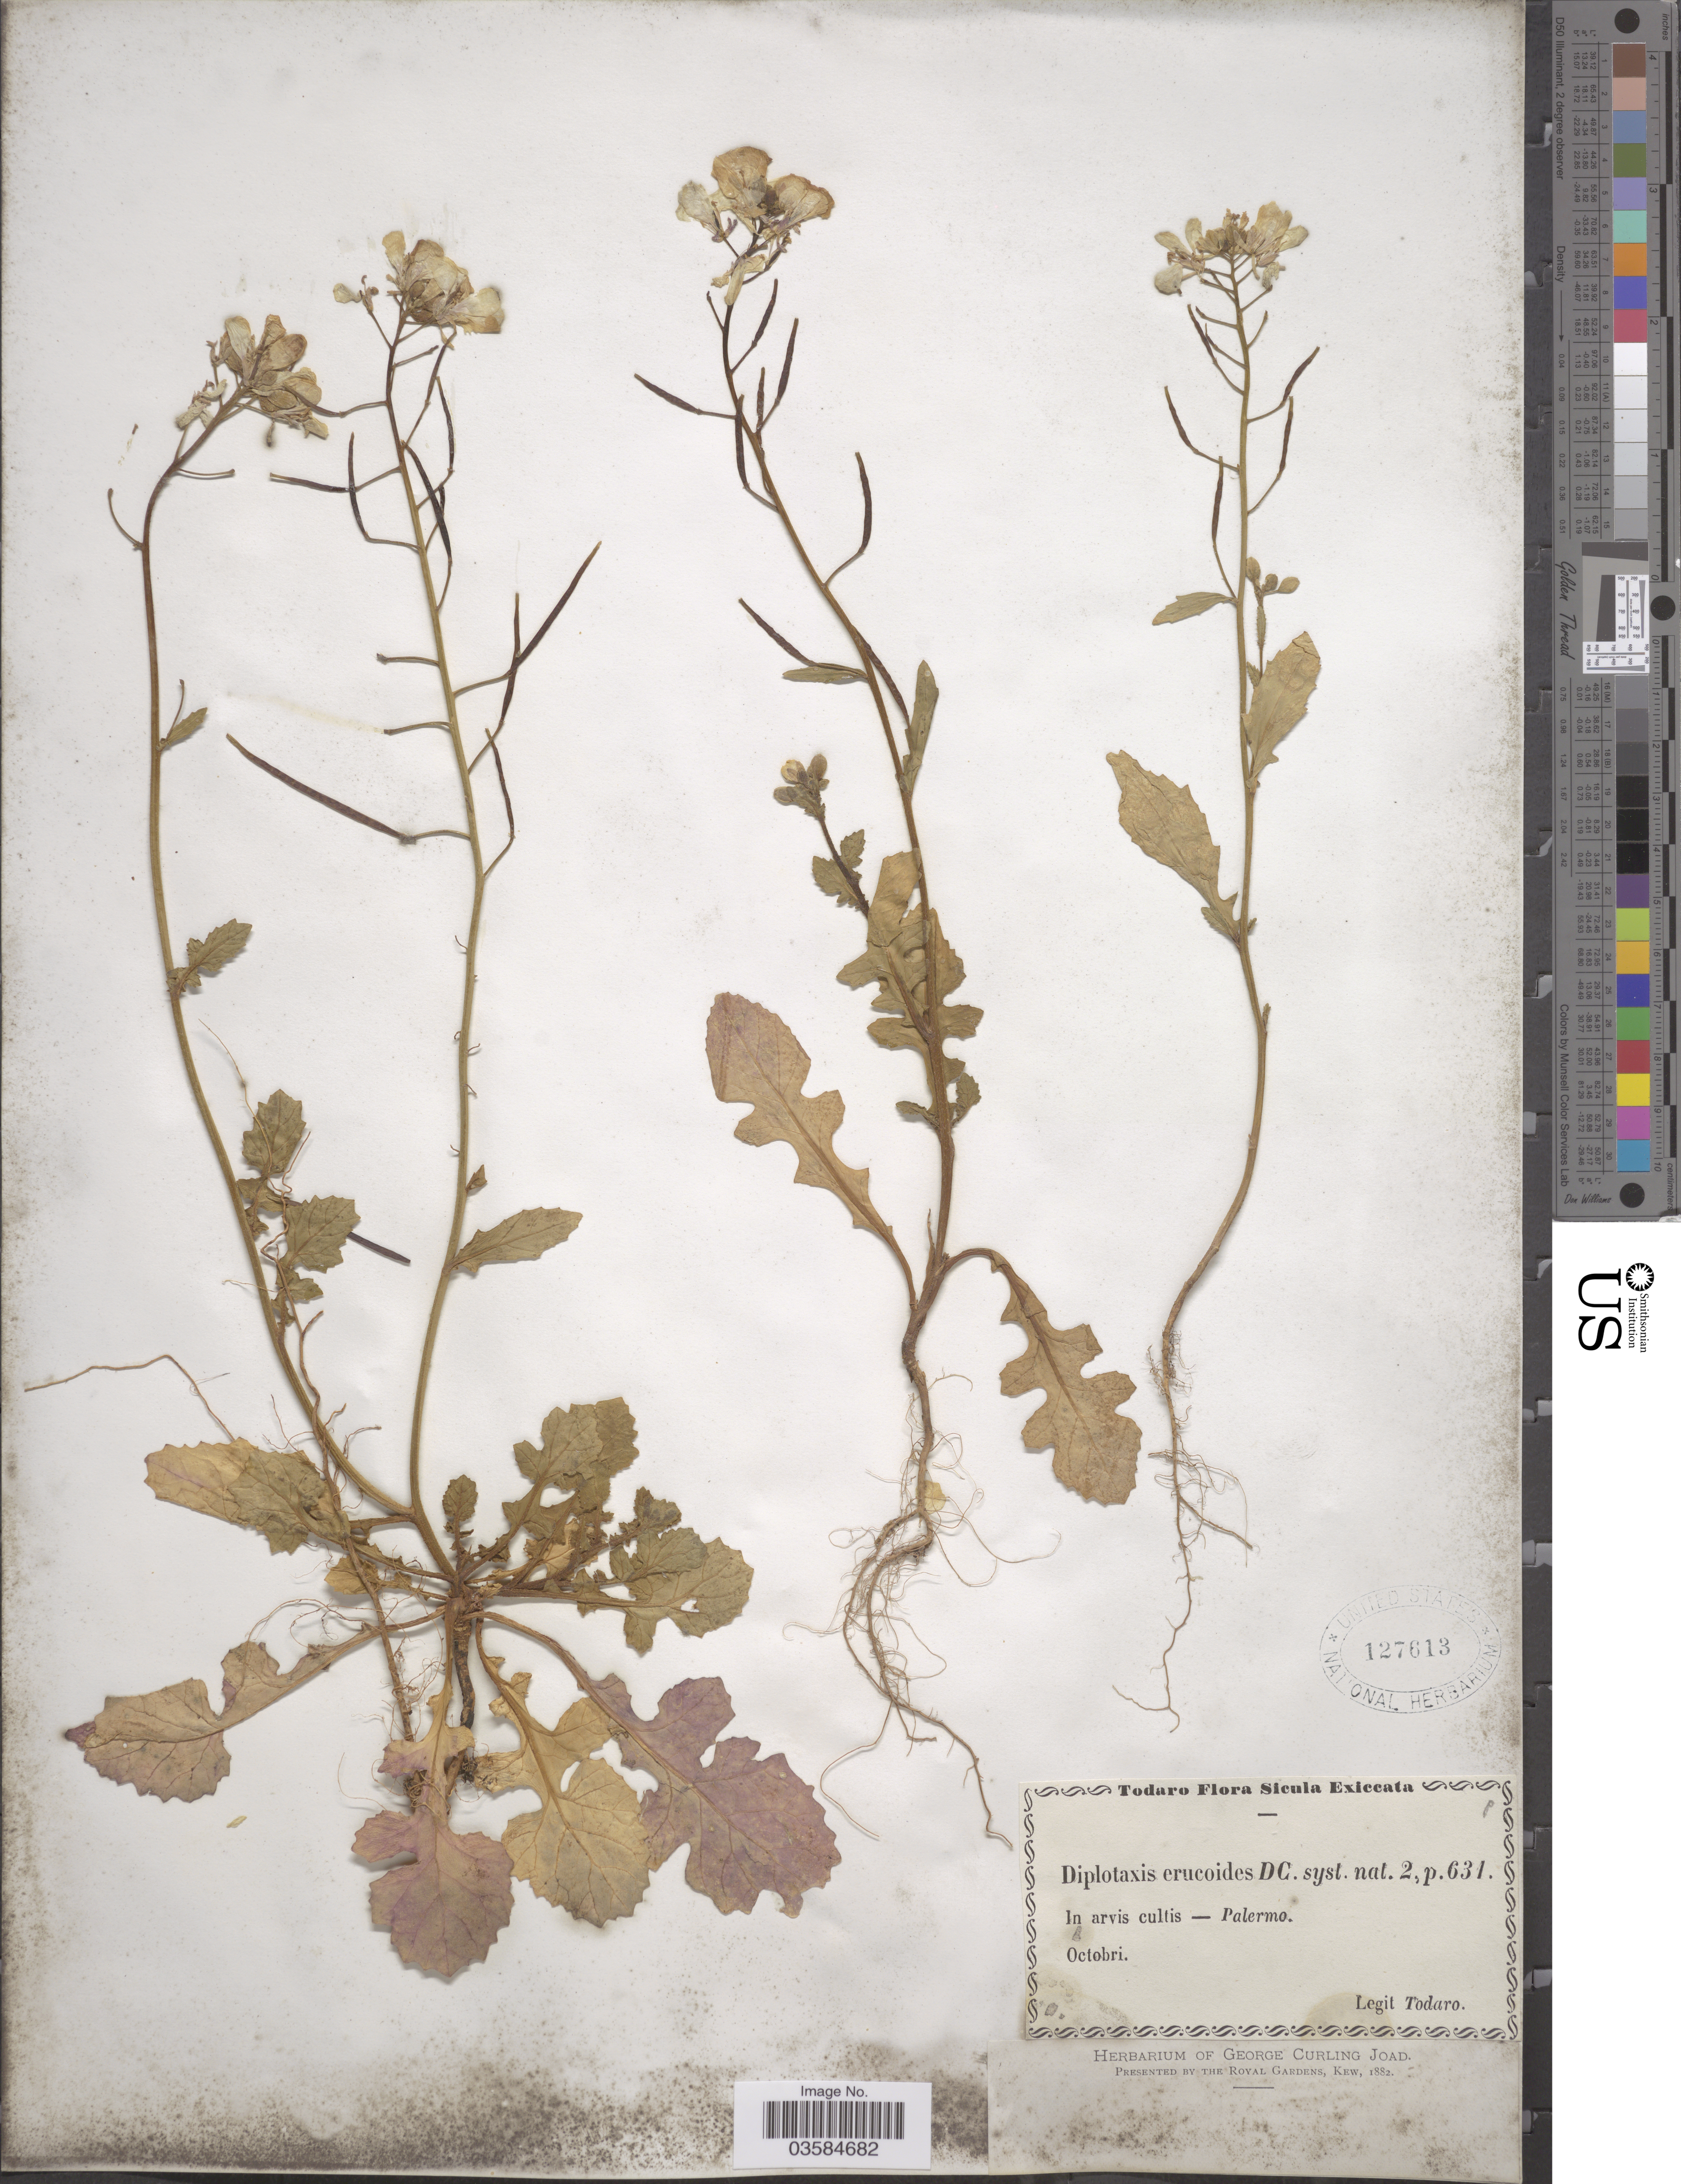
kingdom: Plantae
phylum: Tracheophyta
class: Magnoliopsida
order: Brassicales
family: Brassicaceae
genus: Diplotaxis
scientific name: Diplotaxis erucoides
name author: (L.) DC.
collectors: Todaro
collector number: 8*?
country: Italy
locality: In arvis cultis-Palermo.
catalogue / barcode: US 127613